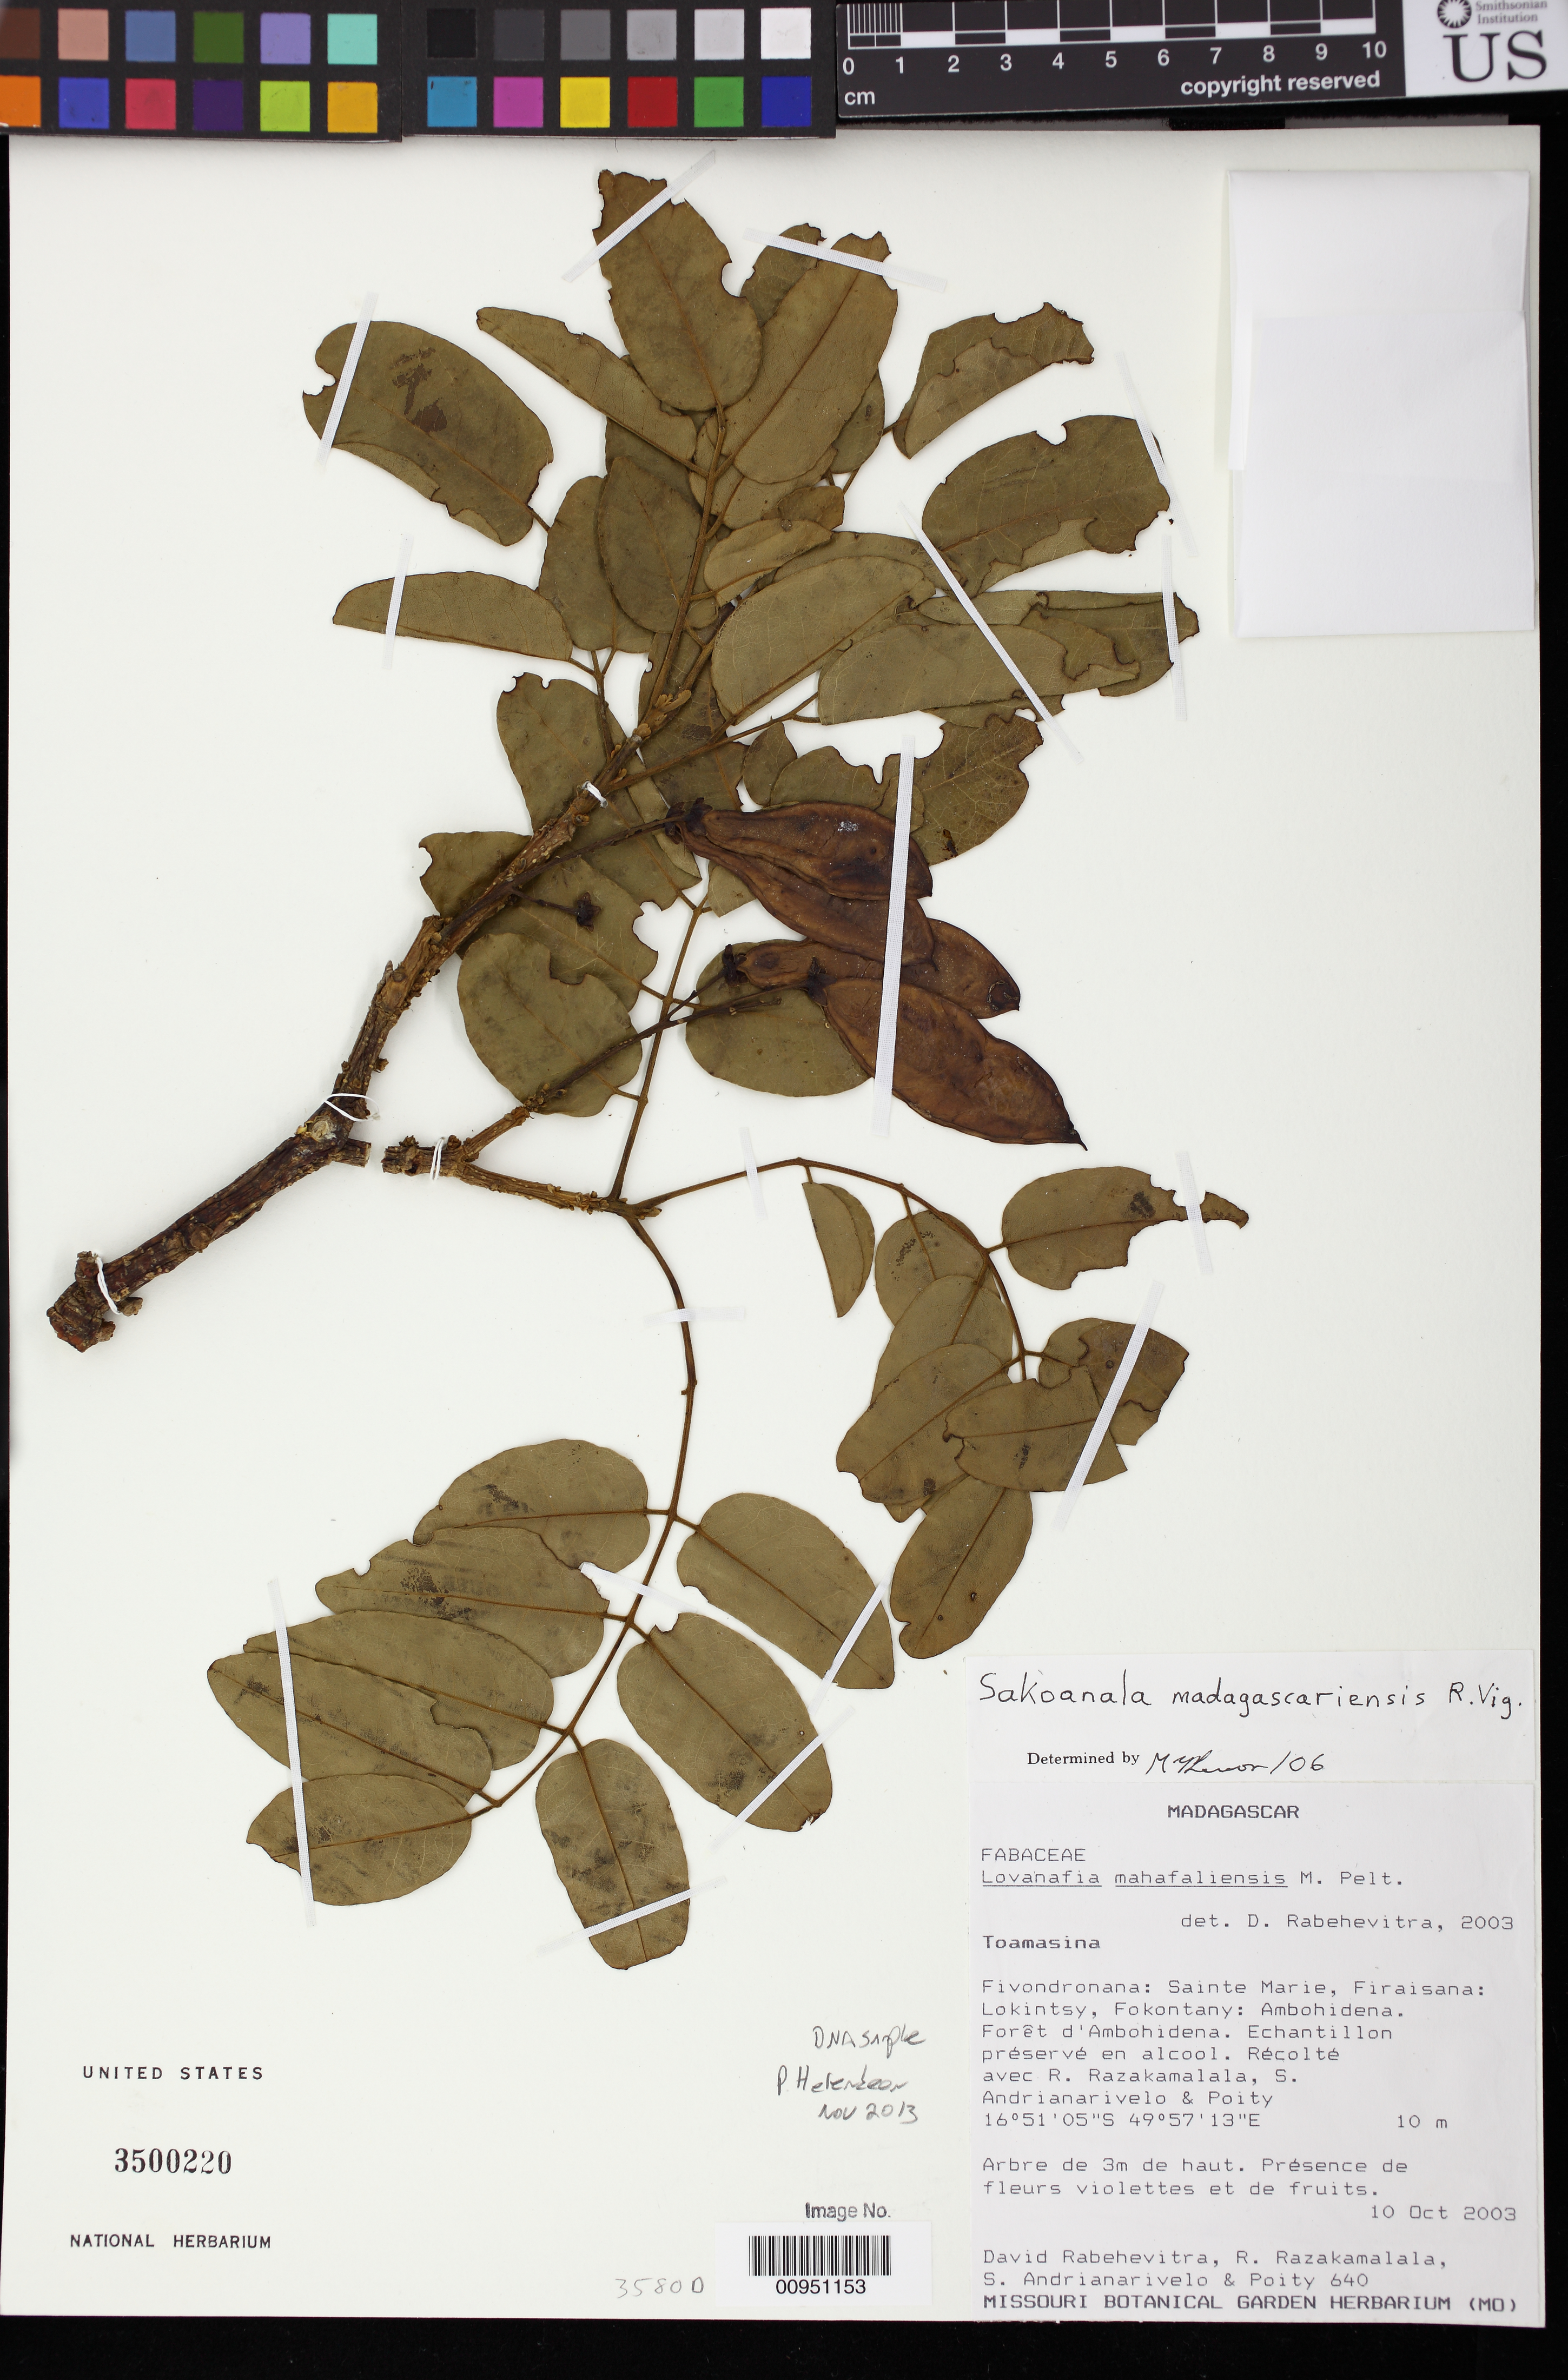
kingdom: Plantae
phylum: Tracheophyta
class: Magnoliopsida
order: Fabales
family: Fabaceae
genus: Sakoanala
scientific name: Sakoanala madagascariensis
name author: R. Vig.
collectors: D. Rabehevitra, R. Razakamalala, S. Andrianarivelo & -. Poity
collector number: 640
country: Madagascar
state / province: Analanjirofo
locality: Fivondronana, Sainte Marie, Firaisana, Lokintsy, Fokontany, Ambohidena, Foret de'Ambohidena.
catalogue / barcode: US 3500220